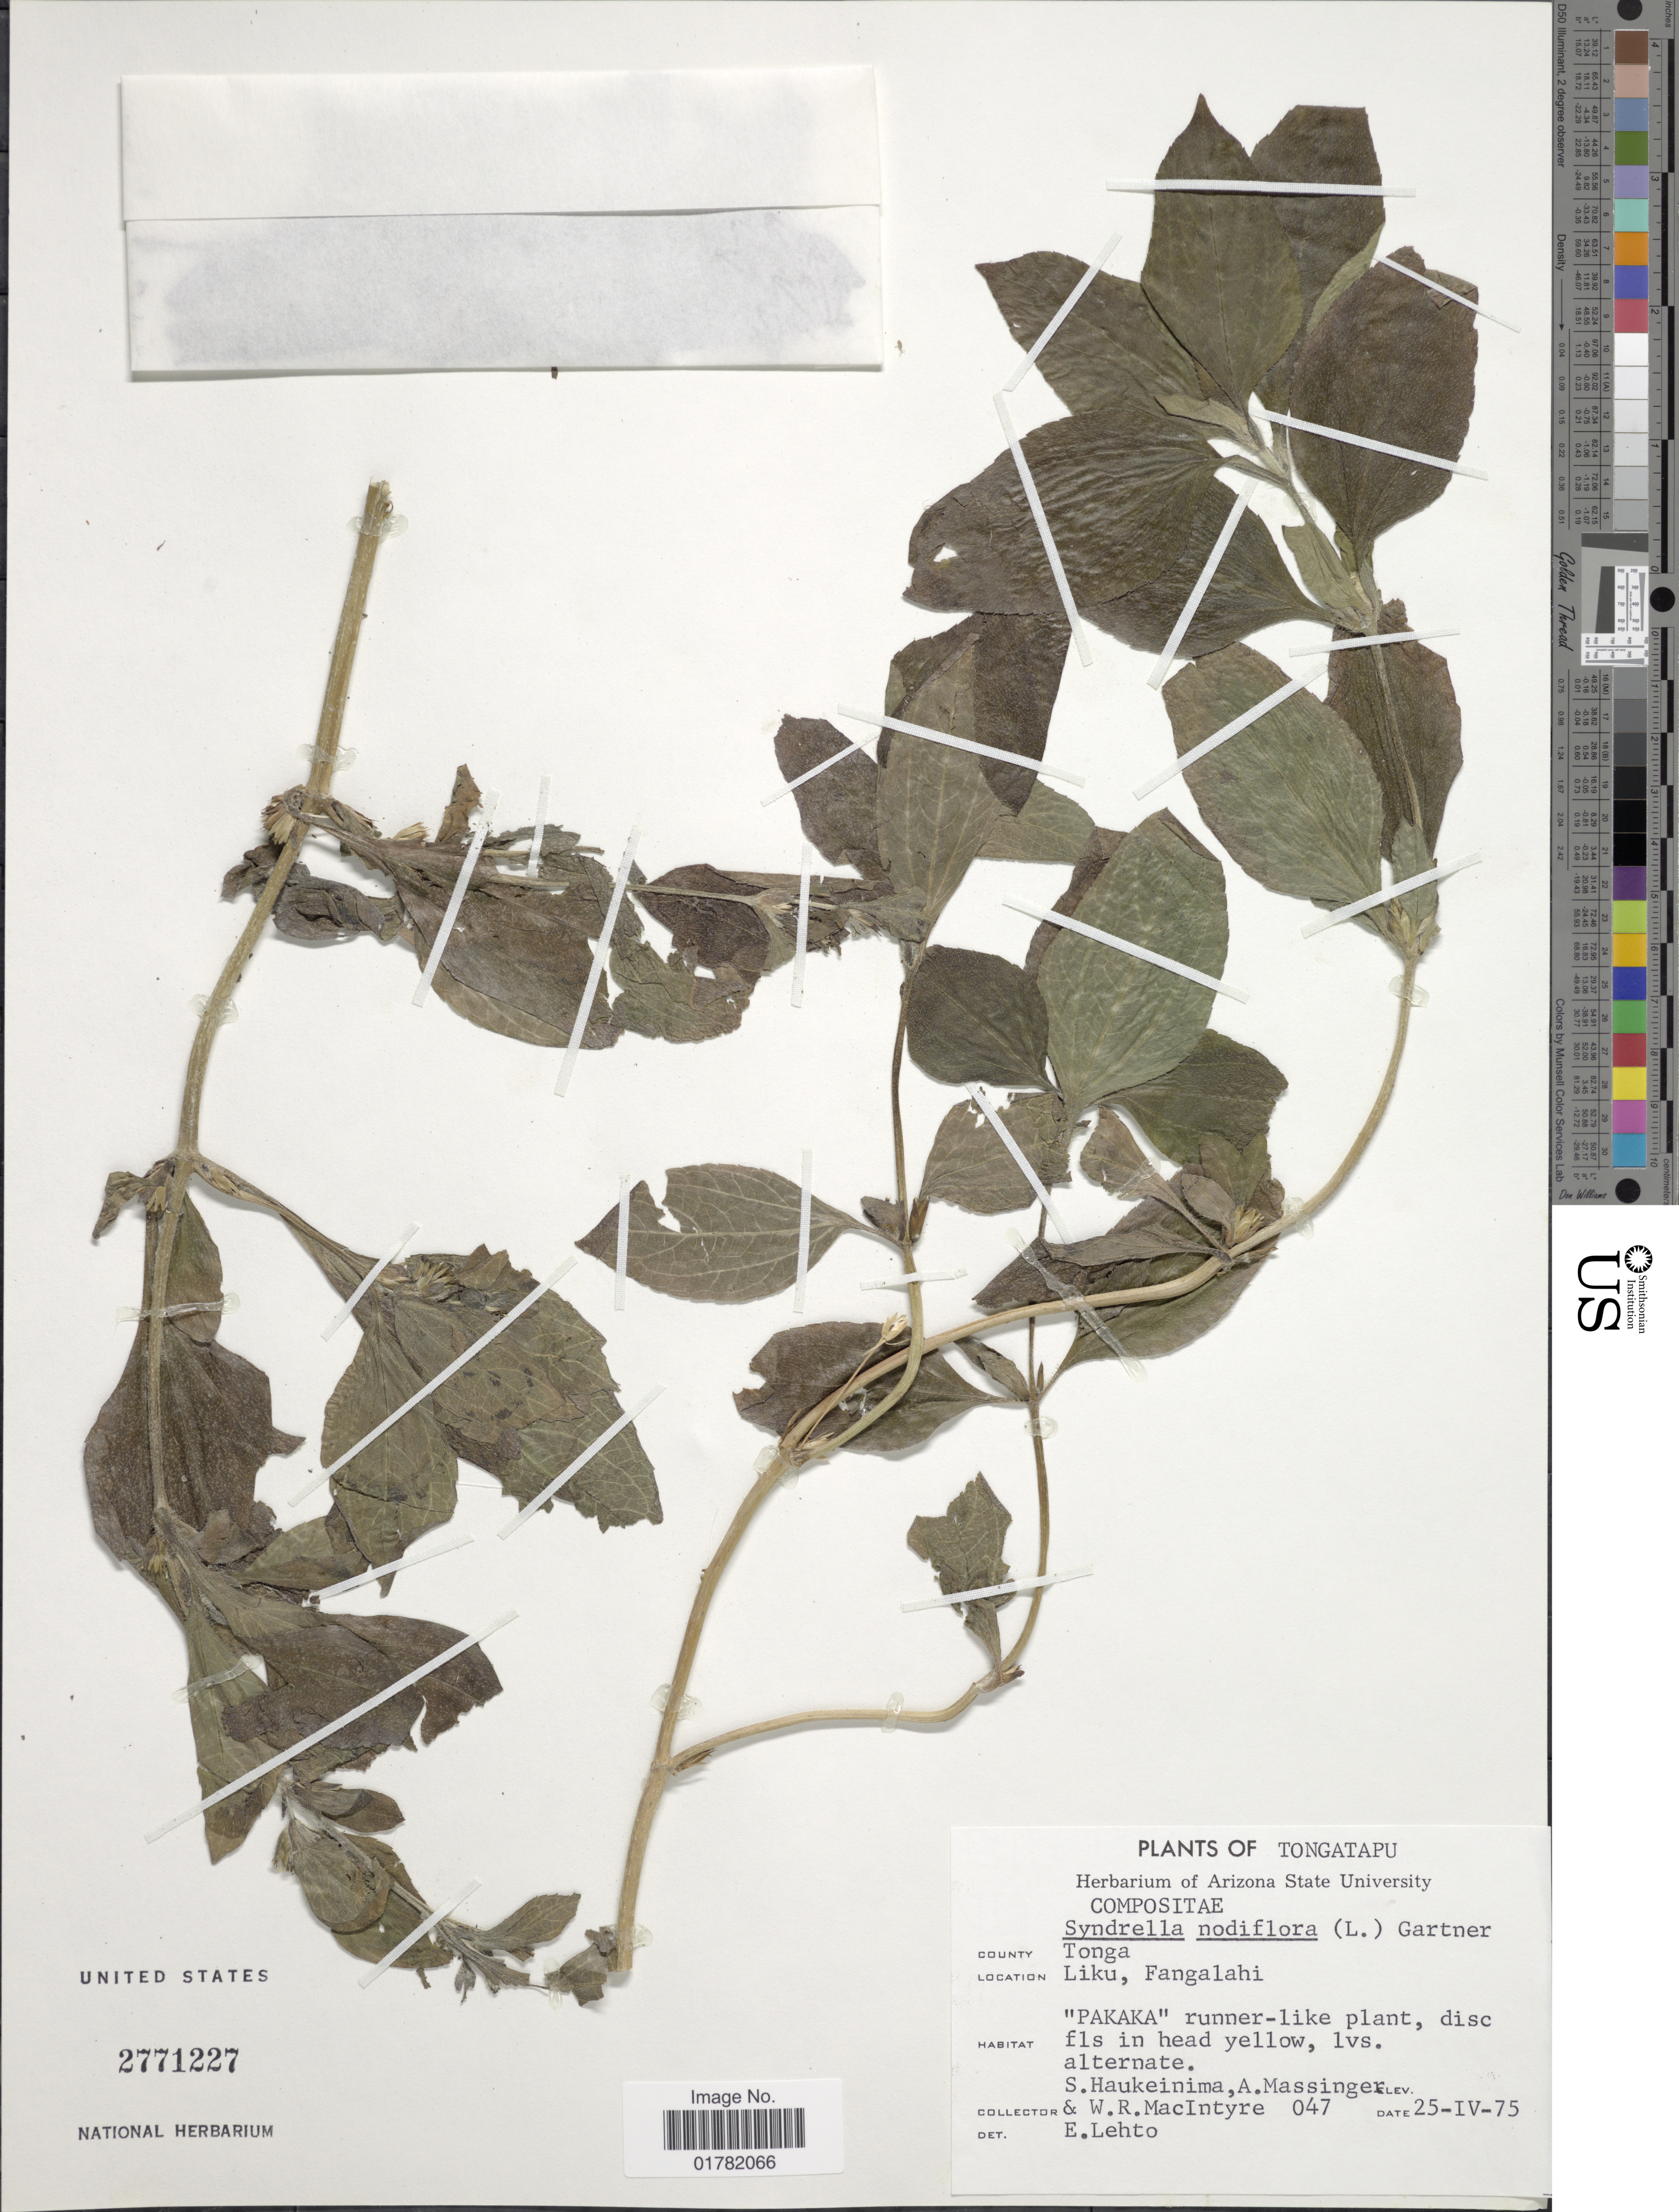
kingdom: Plantae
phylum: Tracheophyta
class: Magnoliopsida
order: Asterales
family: Asteraceae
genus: Synedrella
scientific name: Synedrella nodiflora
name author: (L.) Gaertn.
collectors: S. Haukeinima, A. Massinger & W.R. Macintyre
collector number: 047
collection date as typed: Transcribed d/m/y: 25/4/75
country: Tonga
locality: Tongatapu, Liku, Fangalahi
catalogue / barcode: US 2771227